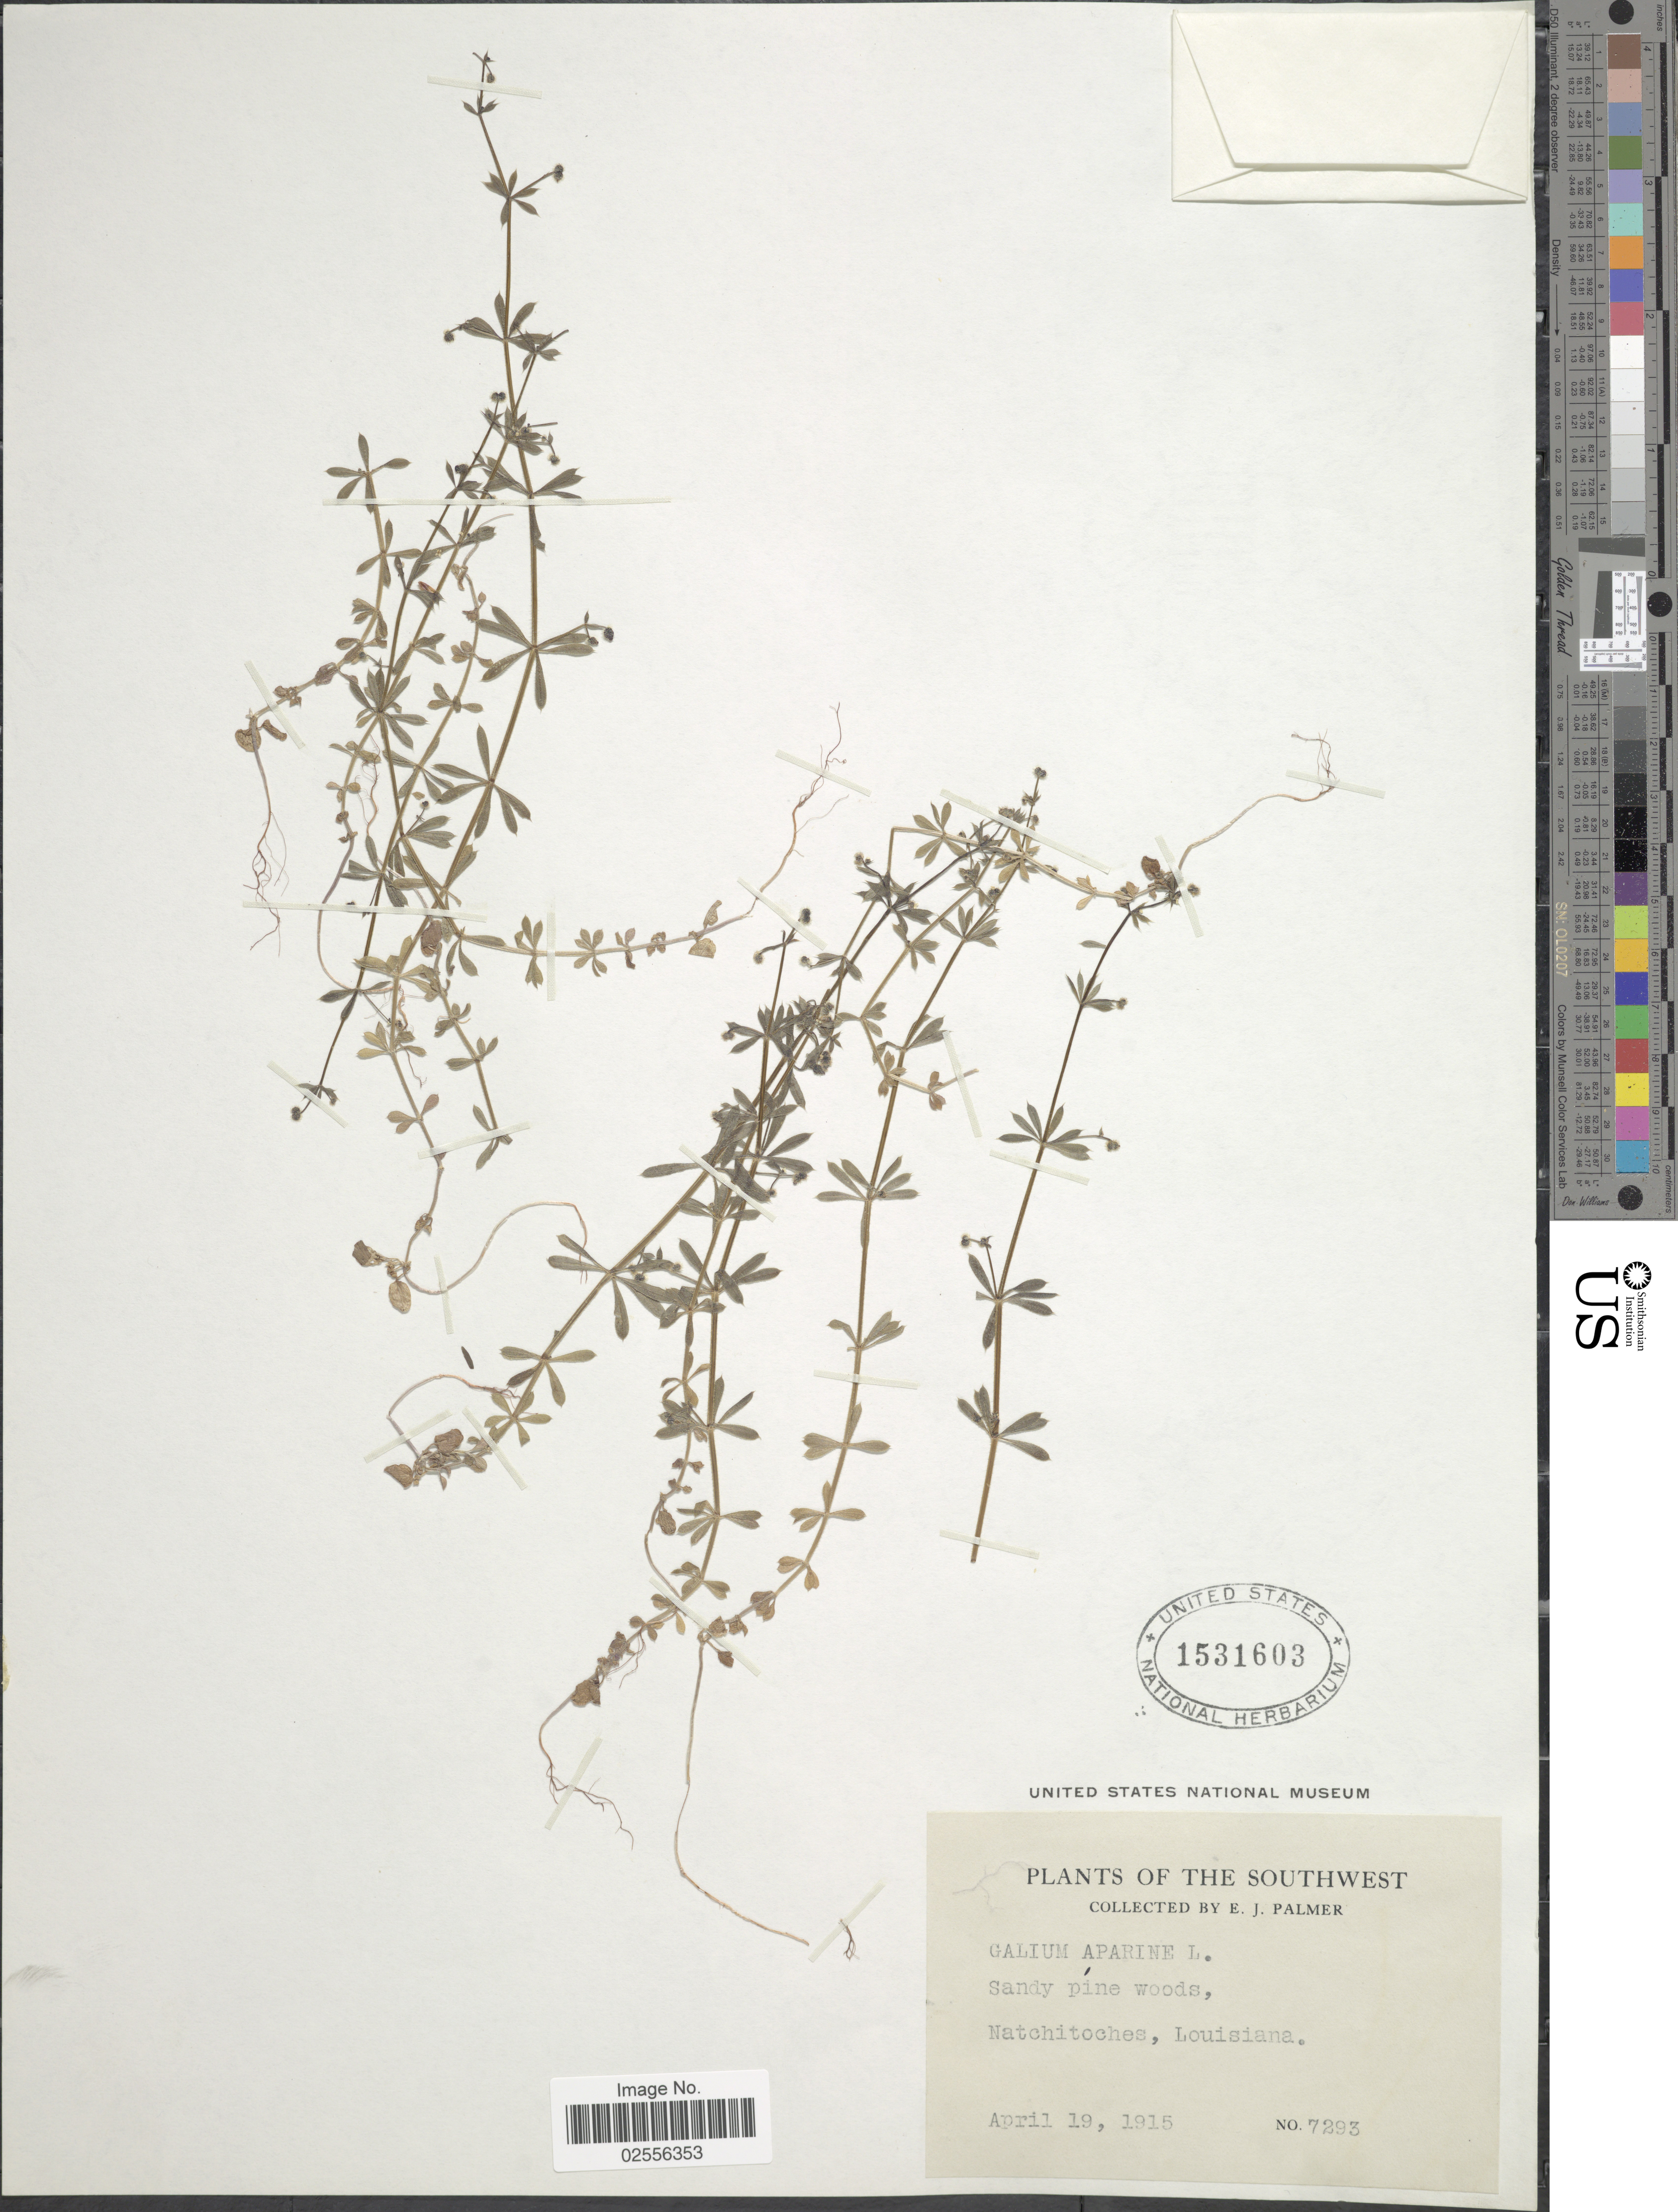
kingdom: Plantae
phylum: Tracheophyta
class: Magnoliopsida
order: Gentianales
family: Rubiaceae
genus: Galium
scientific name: Galium aparine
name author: L.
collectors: E. J. Palmer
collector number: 7293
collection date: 1915-04-19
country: United States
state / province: Louisiana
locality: Southwest. Natchitoches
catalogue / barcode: US 1531603